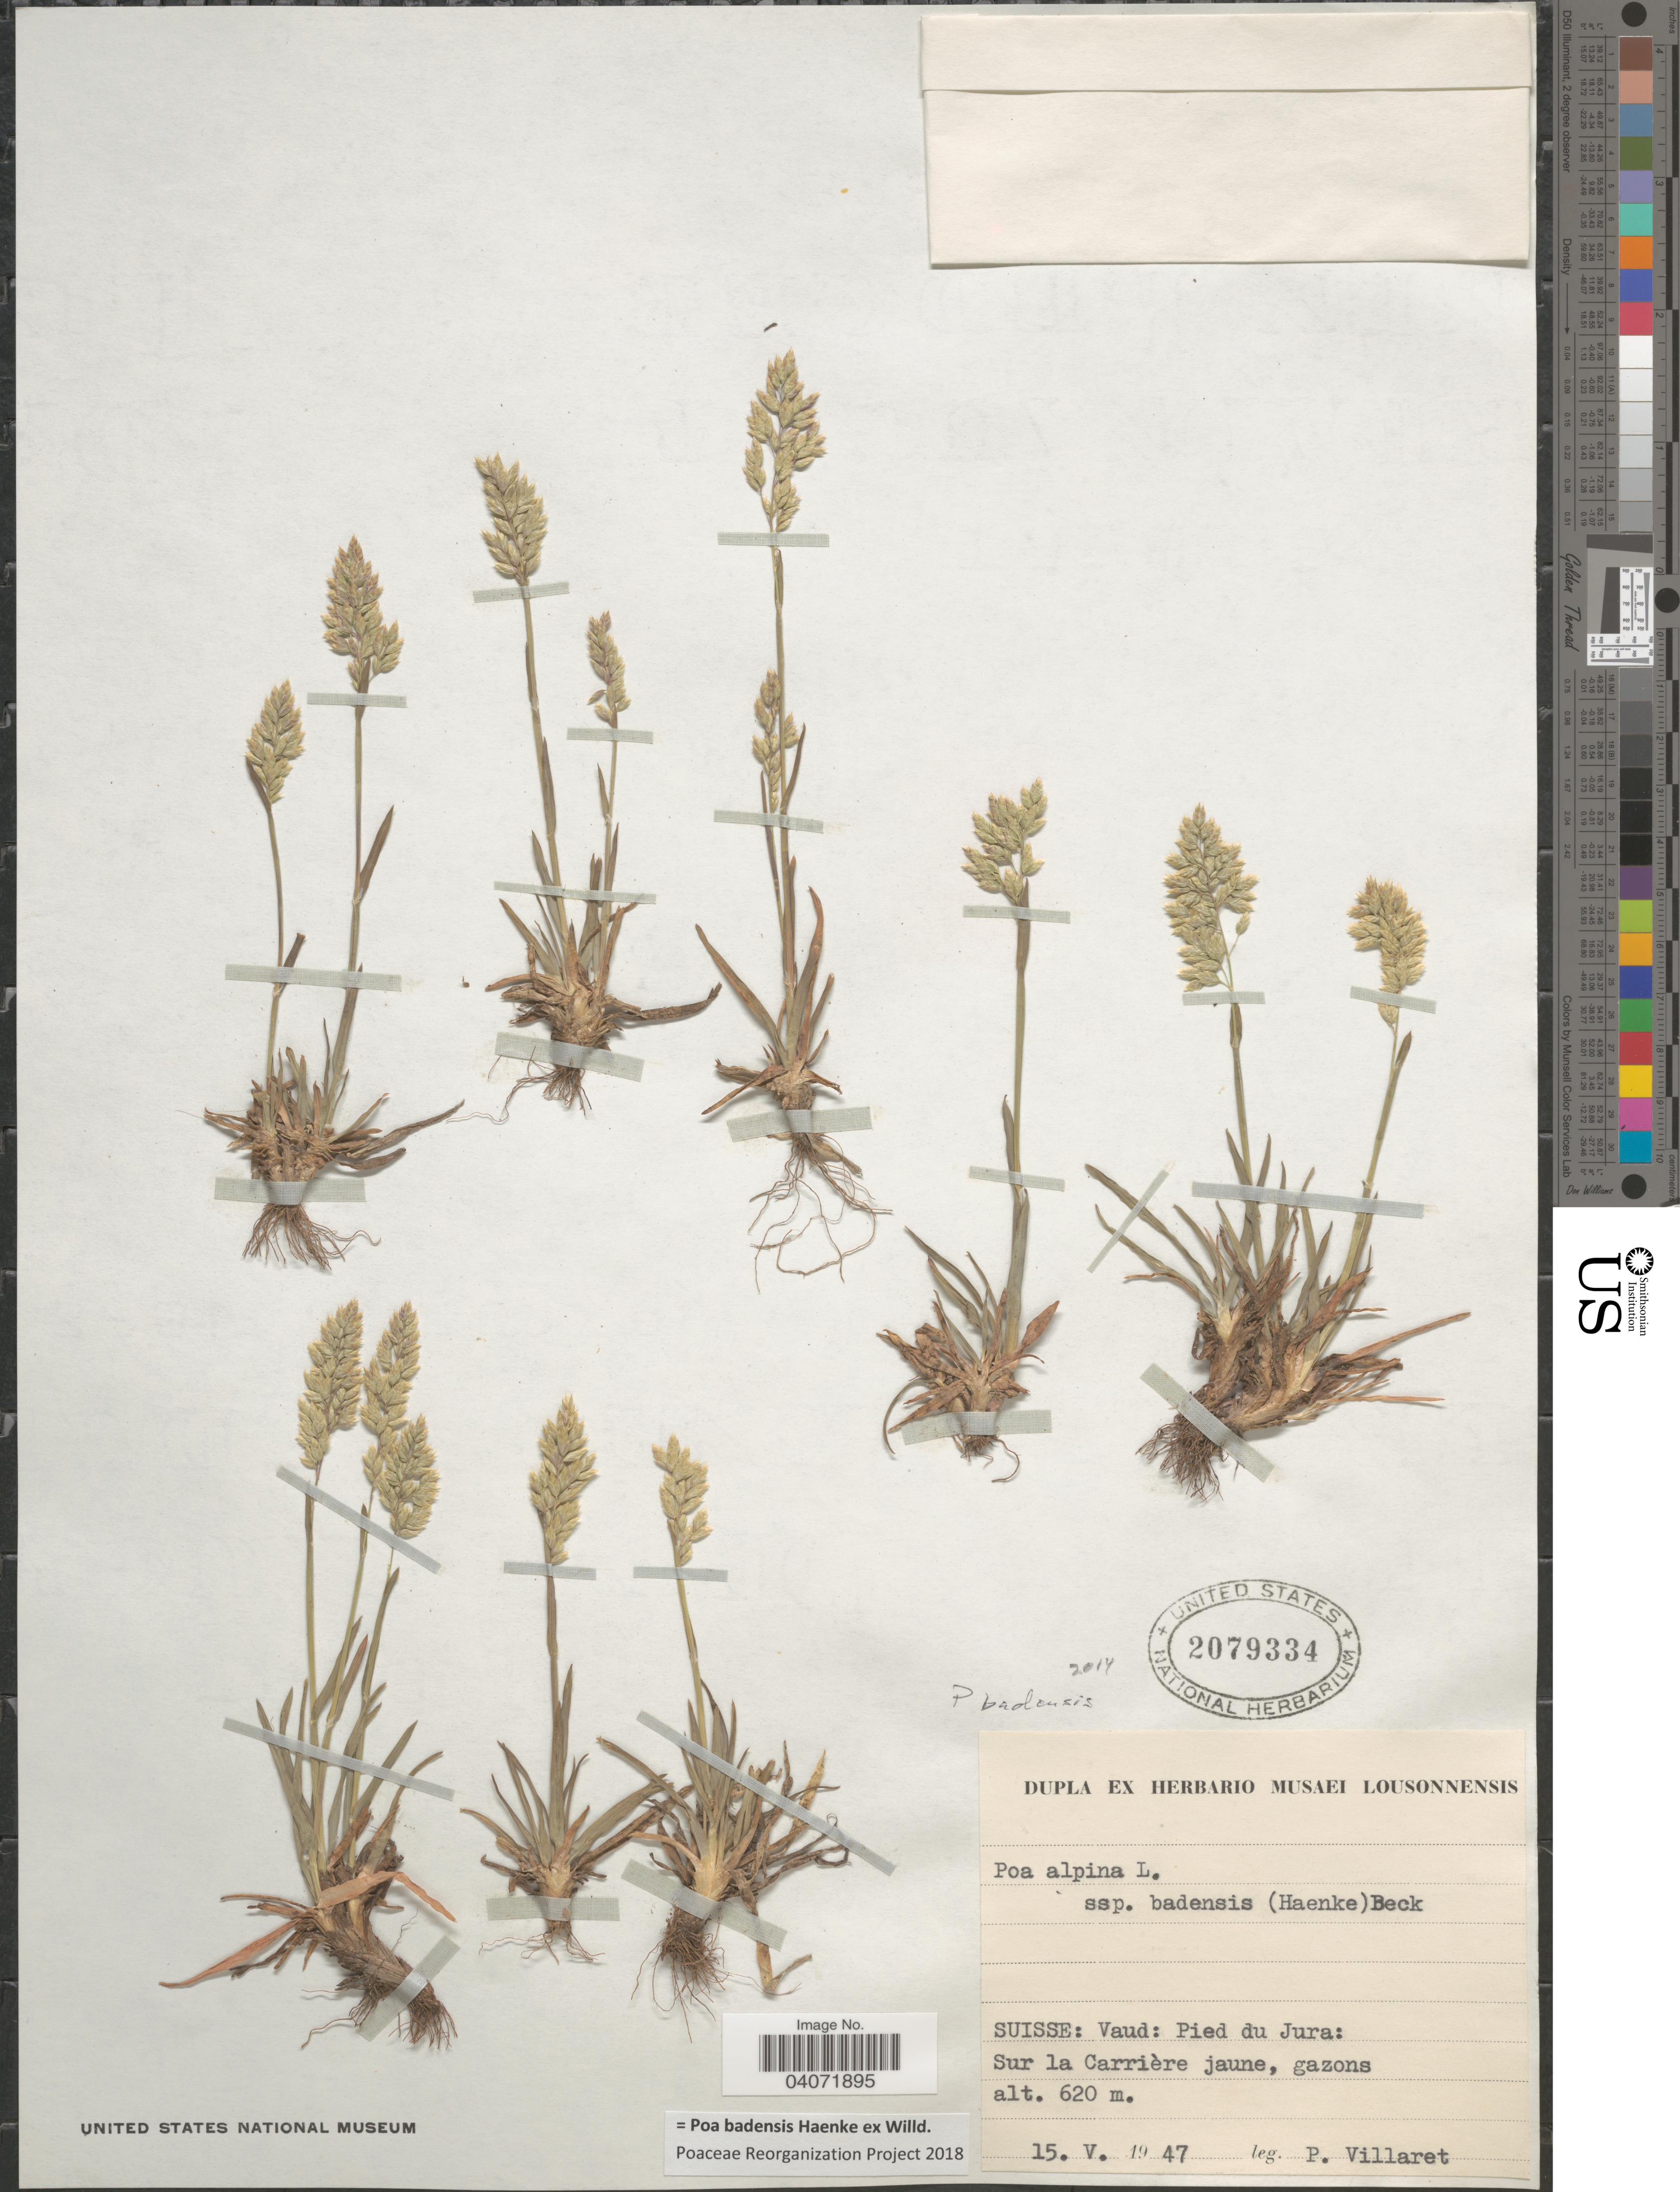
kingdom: Plantae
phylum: Tracheophyta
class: Liliopsida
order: Poales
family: Poaceae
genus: Poa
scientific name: Poa badensis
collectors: P. Villaret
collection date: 1947-05-15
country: Switzerland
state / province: Vaud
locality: Suisse: Pied du Jura: Sur la Carrière jaune, gazons.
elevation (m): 620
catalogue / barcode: US 2079334